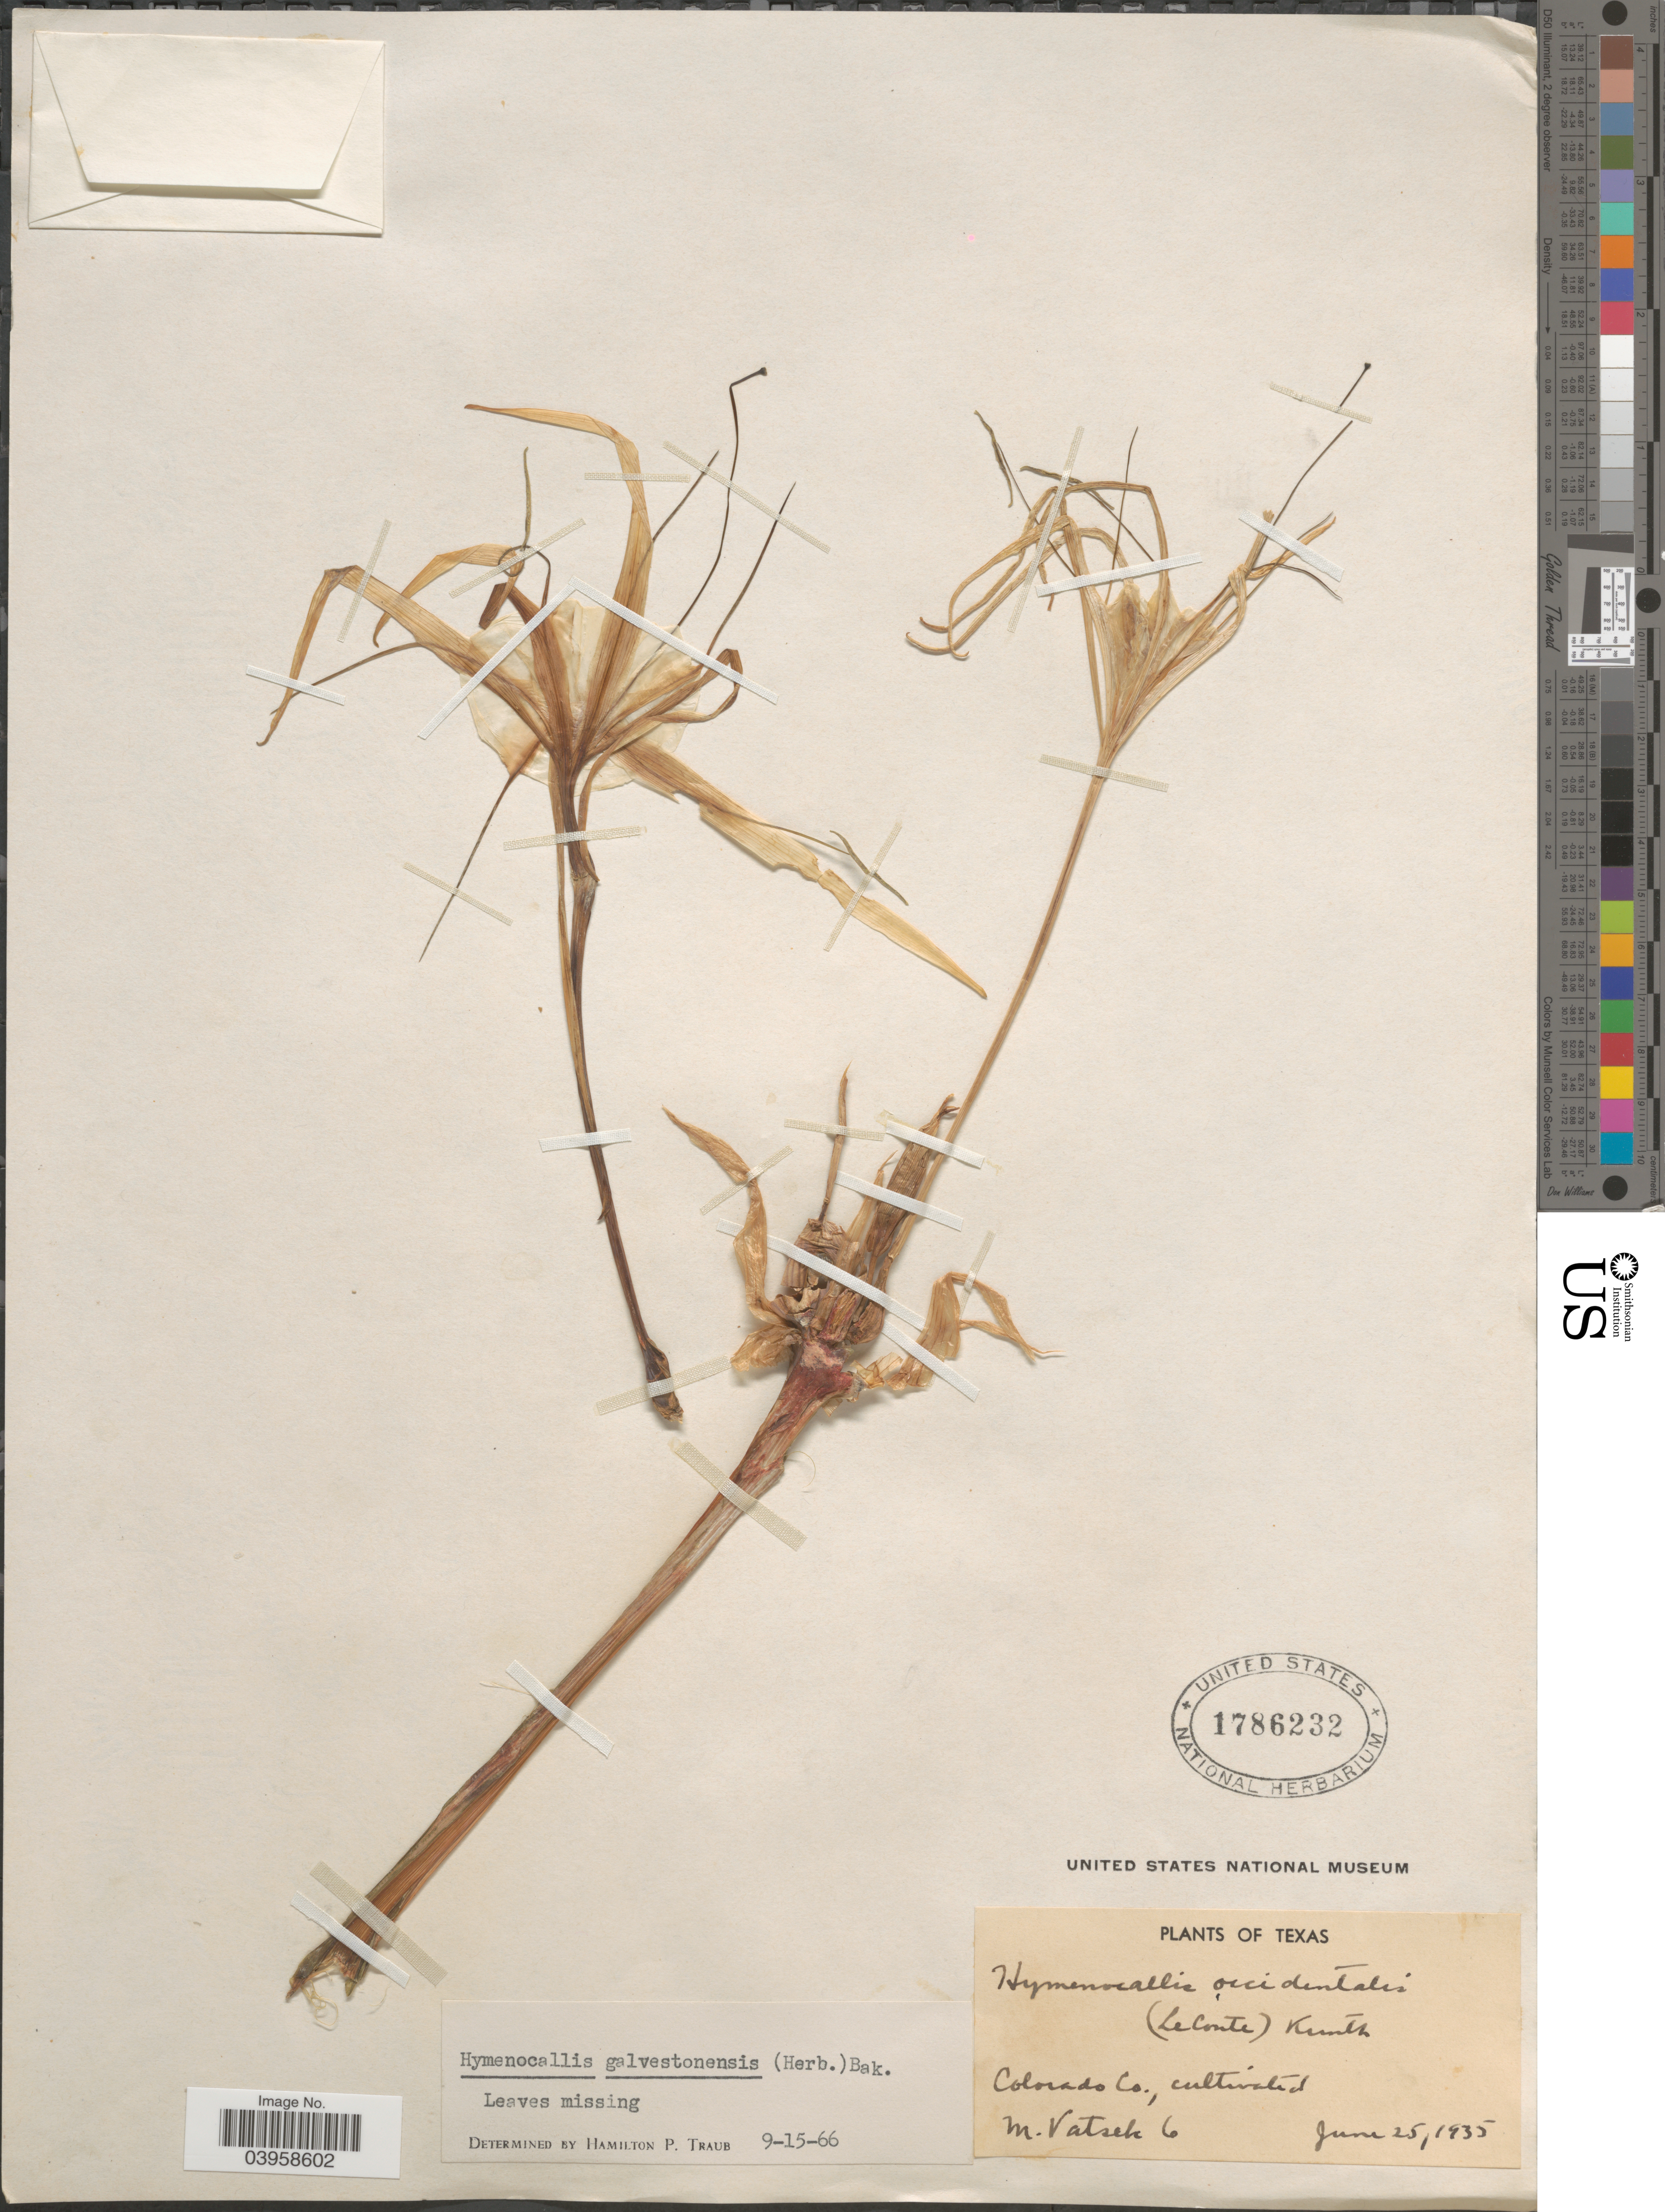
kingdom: Plantae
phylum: Tracheophyta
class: Liliopsida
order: Asparagales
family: Amaryllidaceae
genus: Hymenocallis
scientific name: Hymenocallis caroliniana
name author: (L.) Herb.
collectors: M. Vatsek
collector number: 6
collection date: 1935-06-25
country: United States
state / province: Texas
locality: Colorado Co.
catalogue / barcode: US 1786232